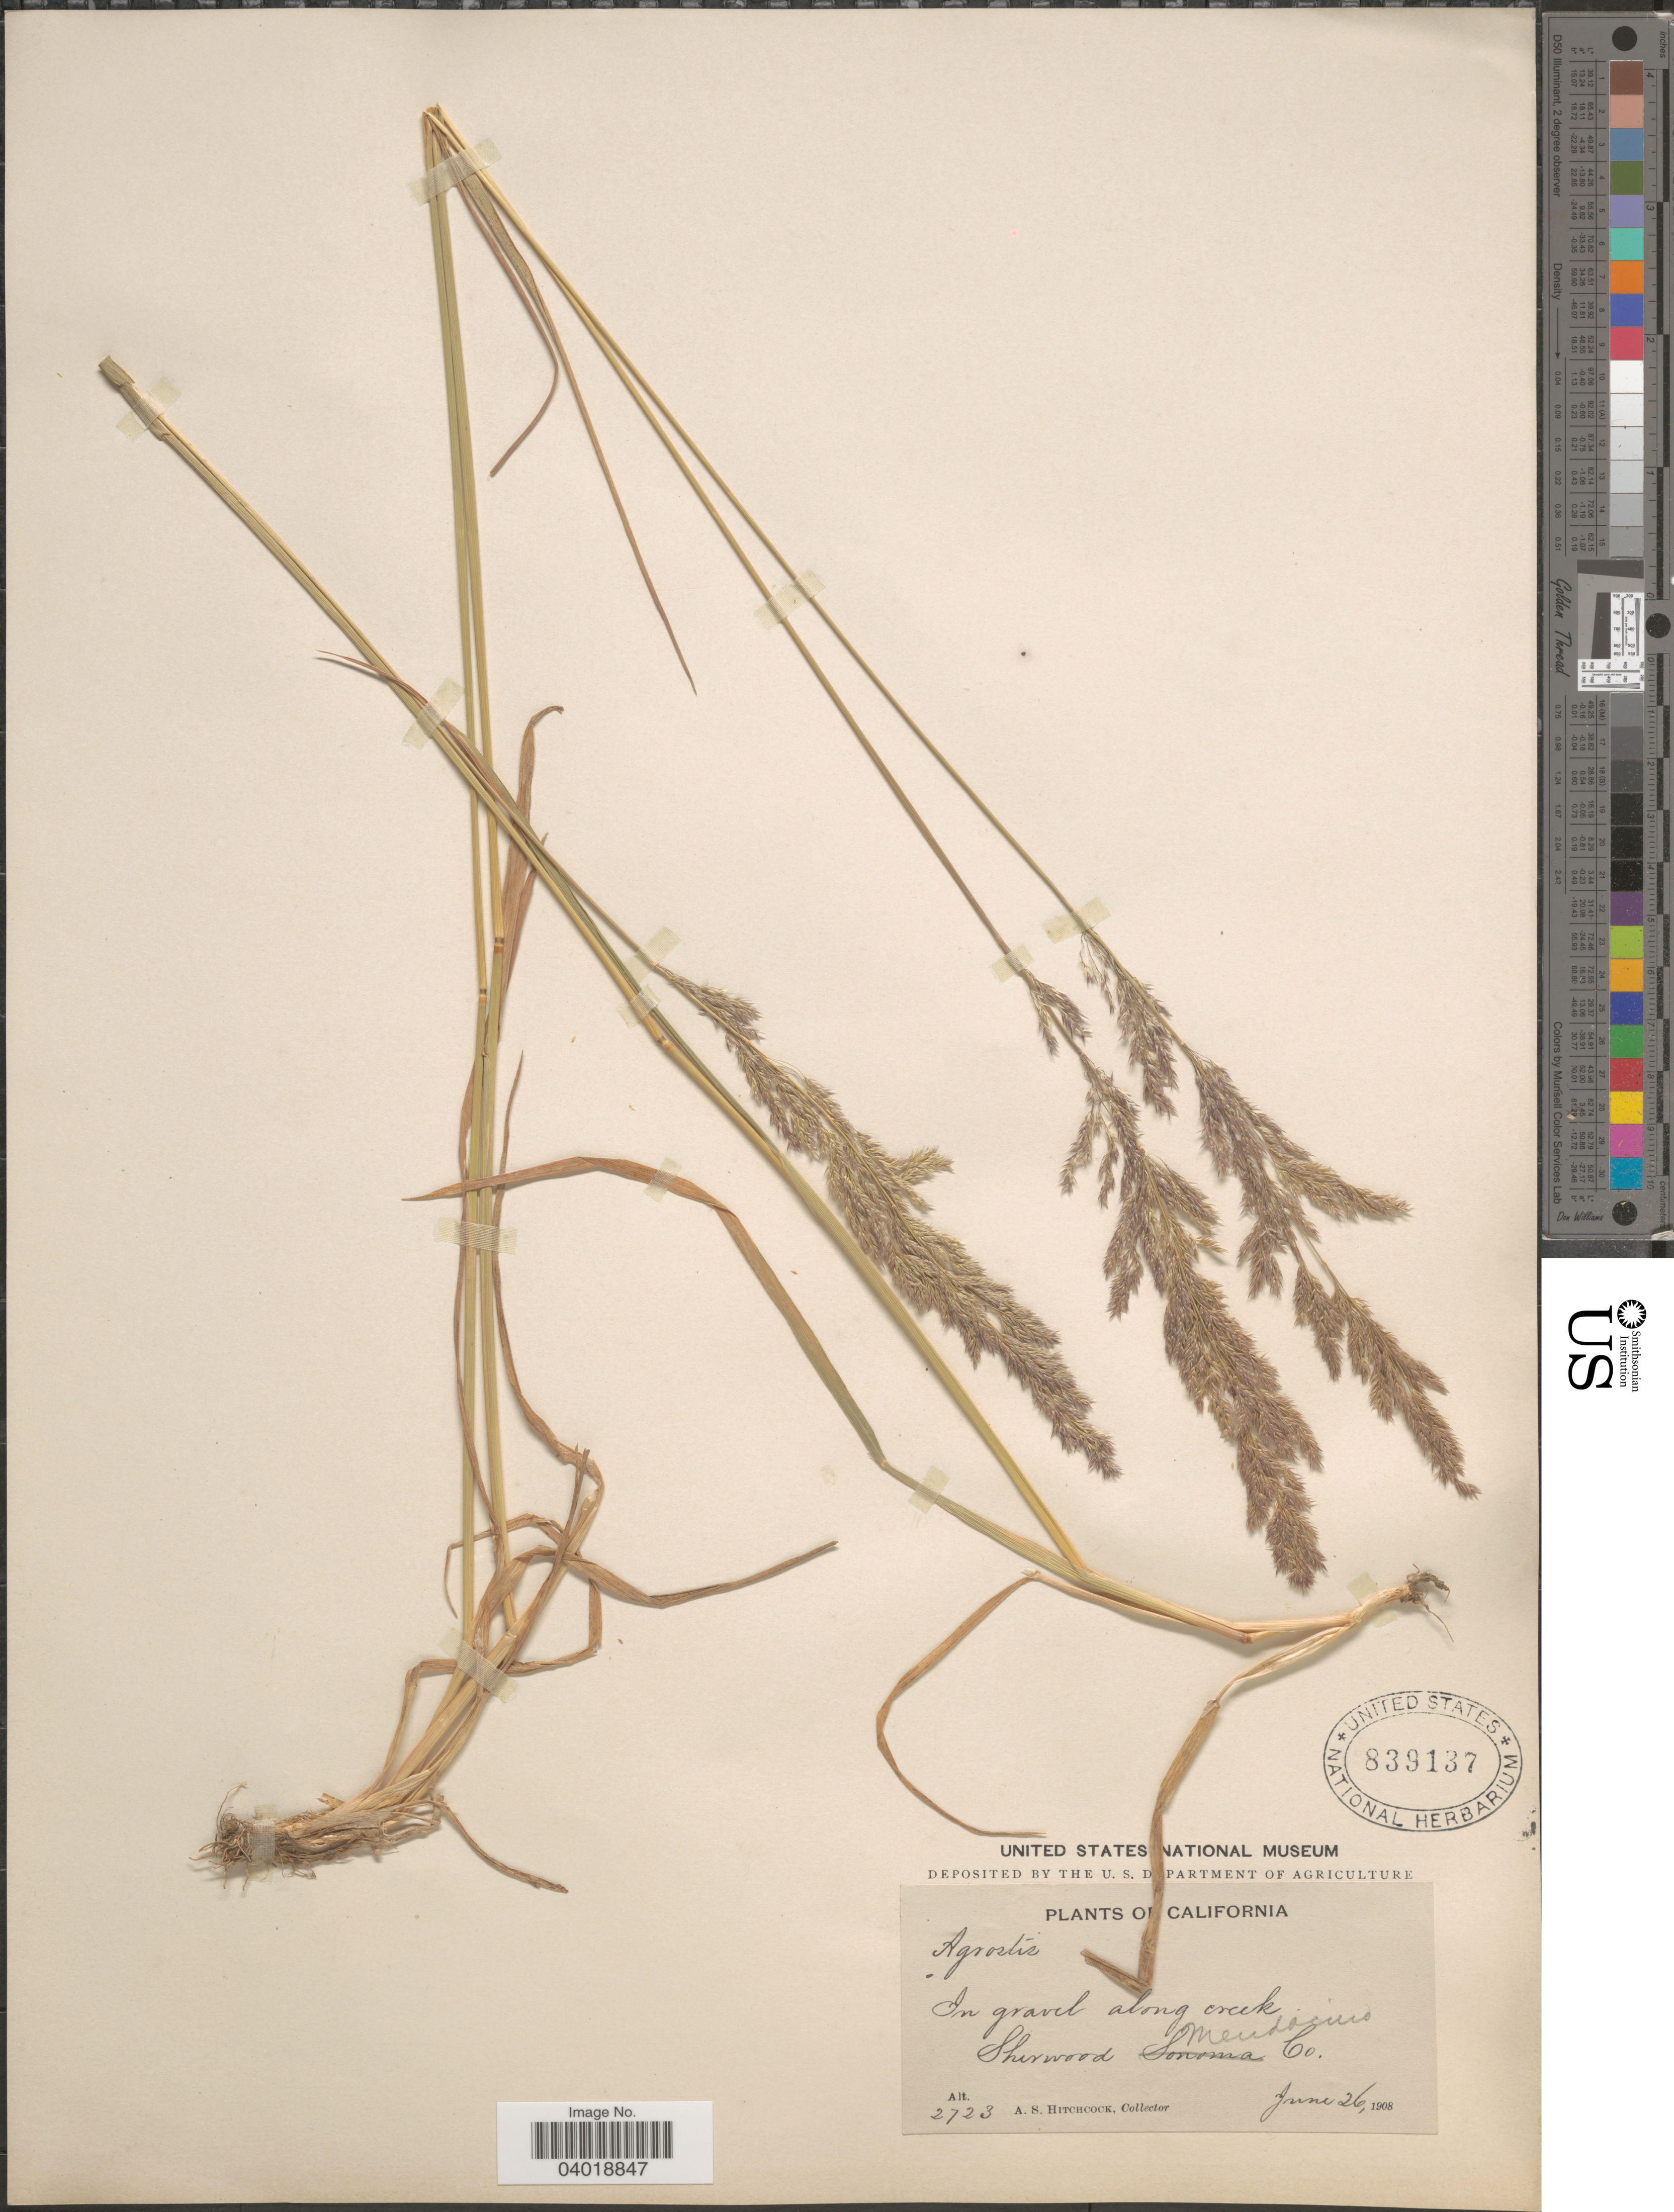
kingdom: Plantae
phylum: Tracheophyta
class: Liliopsida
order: Poales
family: Poaceae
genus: Agrostis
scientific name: Agrostis exarata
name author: Trin.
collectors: A. S. Hitchcock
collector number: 2723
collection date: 1908-06-26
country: United States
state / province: California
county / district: Mendocino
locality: In gravel along creek. Sherwood. Mendocino Co.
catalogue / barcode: US 839137